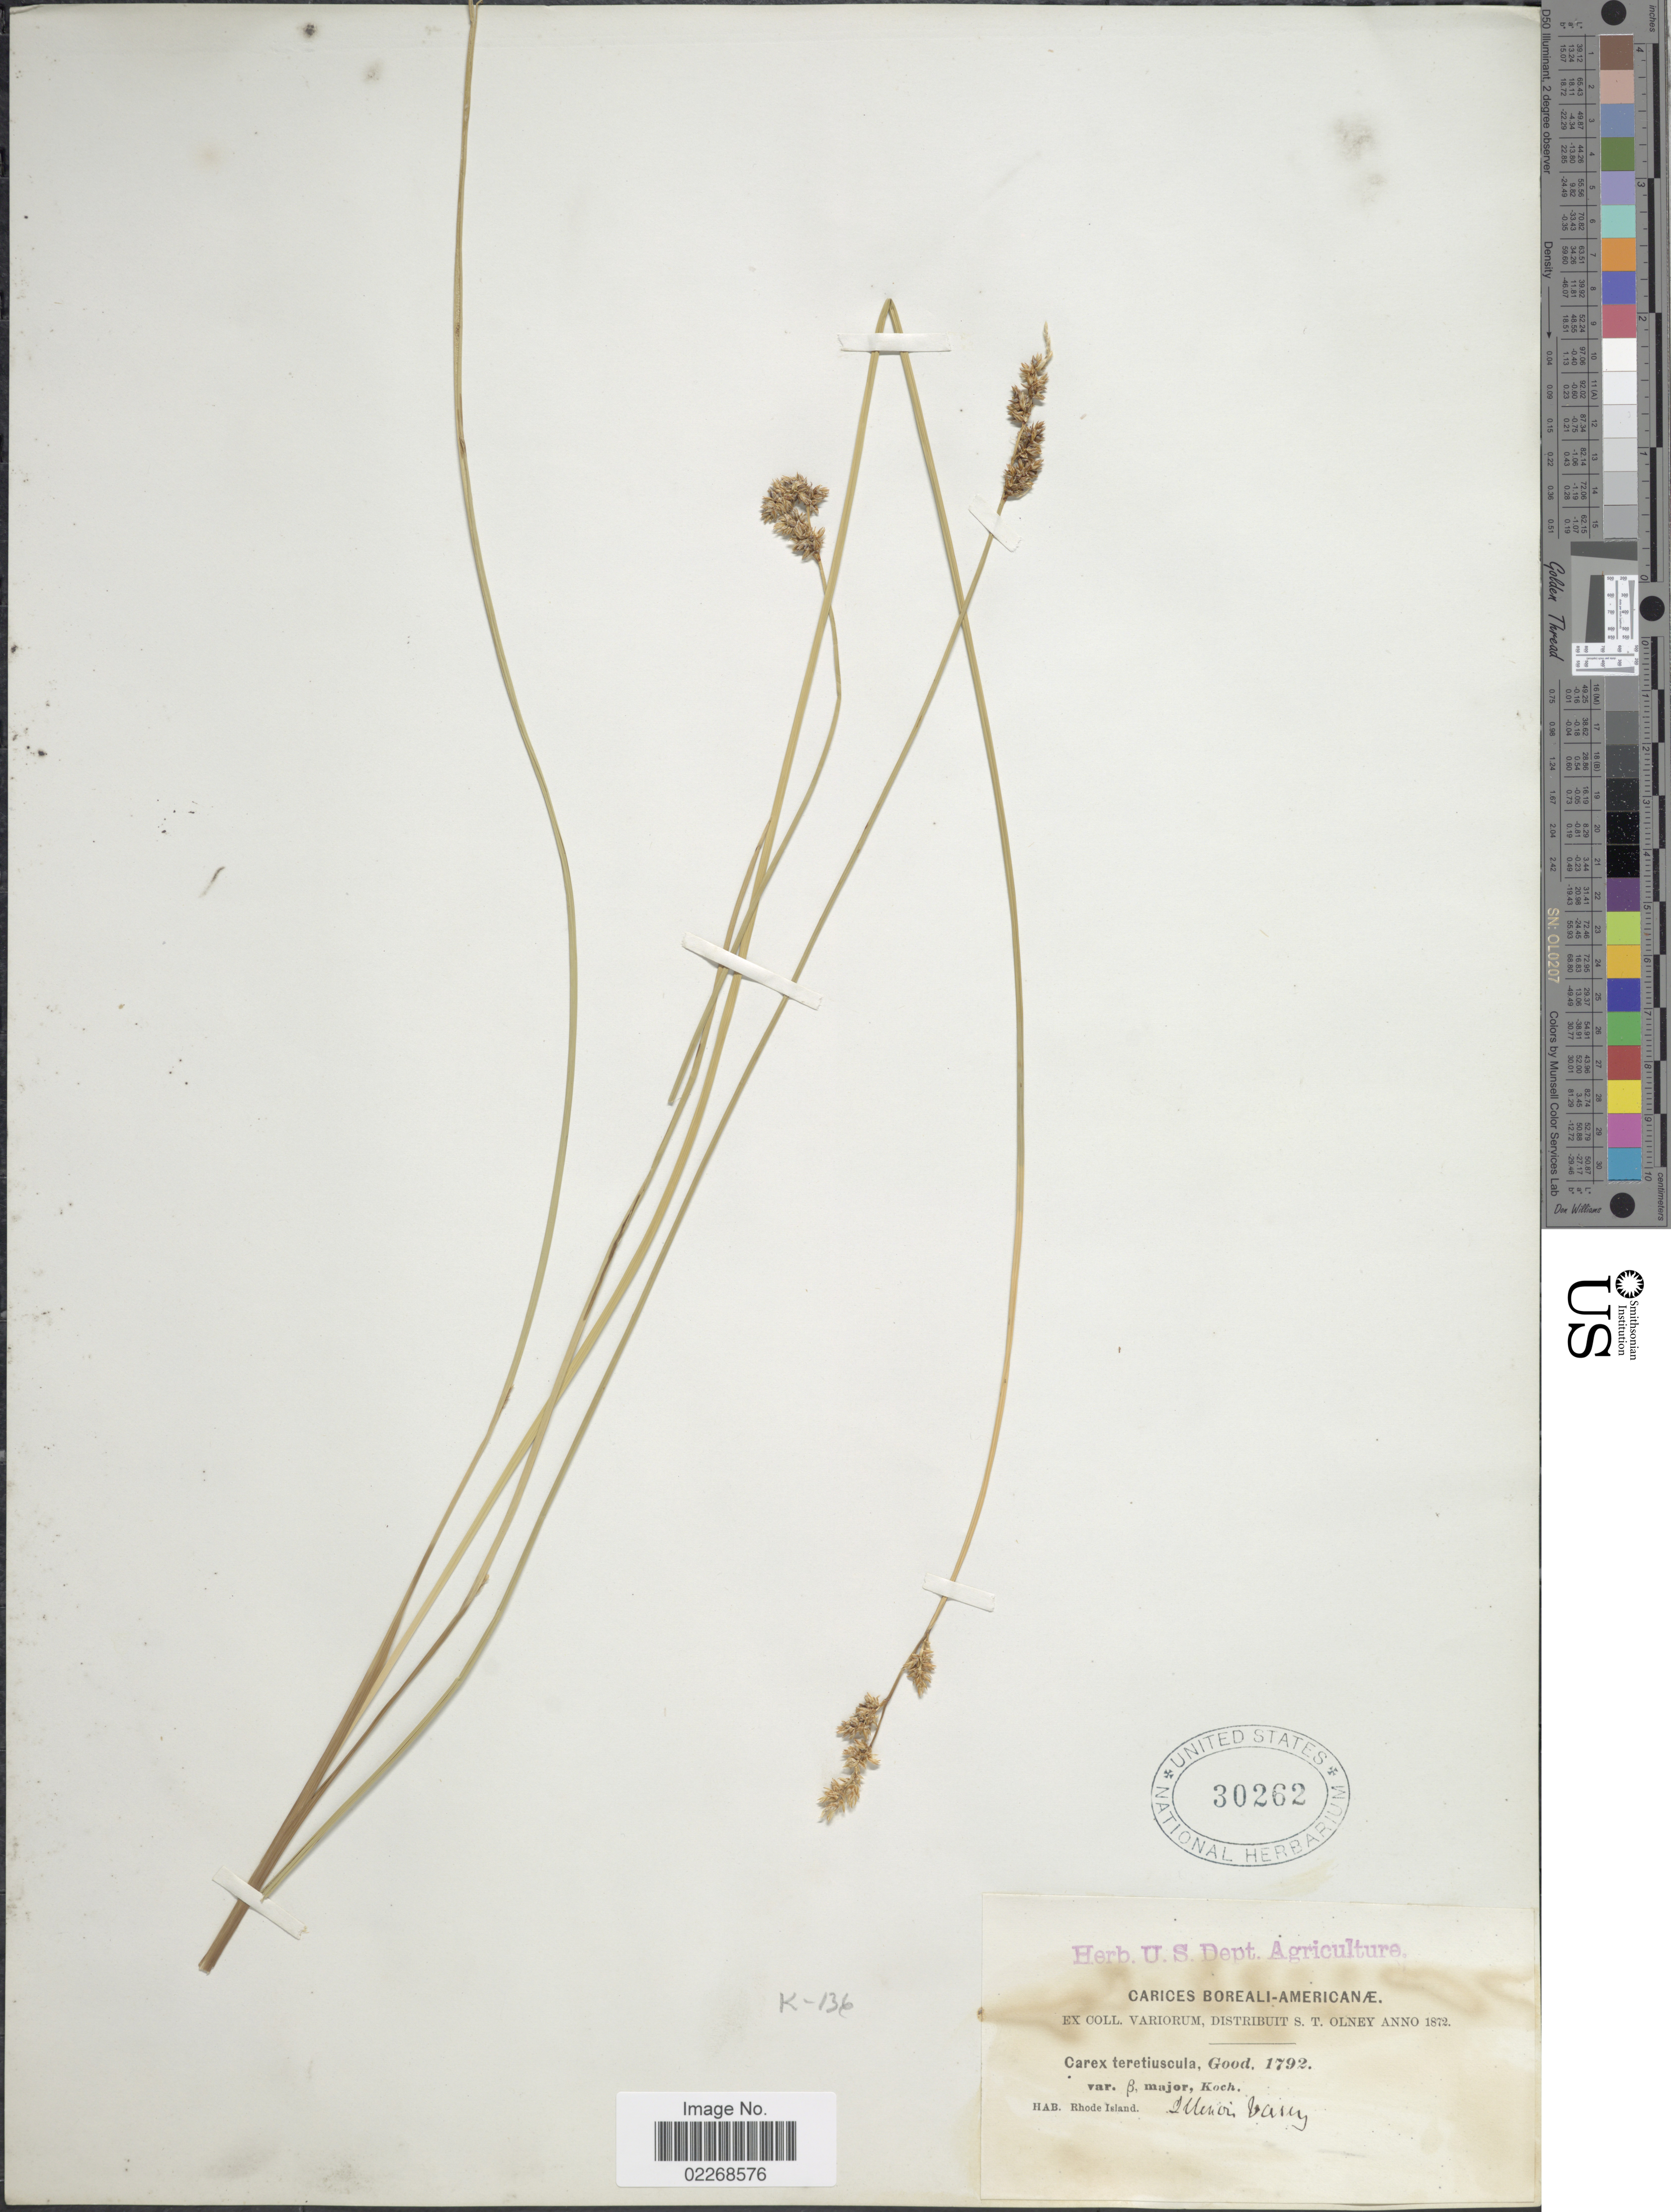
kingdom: Plantae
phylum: Tracheophyta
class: Liliopsida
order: Poales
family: Cyperaceae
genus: Carex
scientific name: Carex diandra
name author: Schrank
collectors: S. Olney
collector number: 1792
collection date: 1872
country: United States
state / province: Rhode Island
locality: Carices Boreali-Americanae, Illenoi Vasey [unsure placement] [interpreted]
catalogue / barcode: US 30262